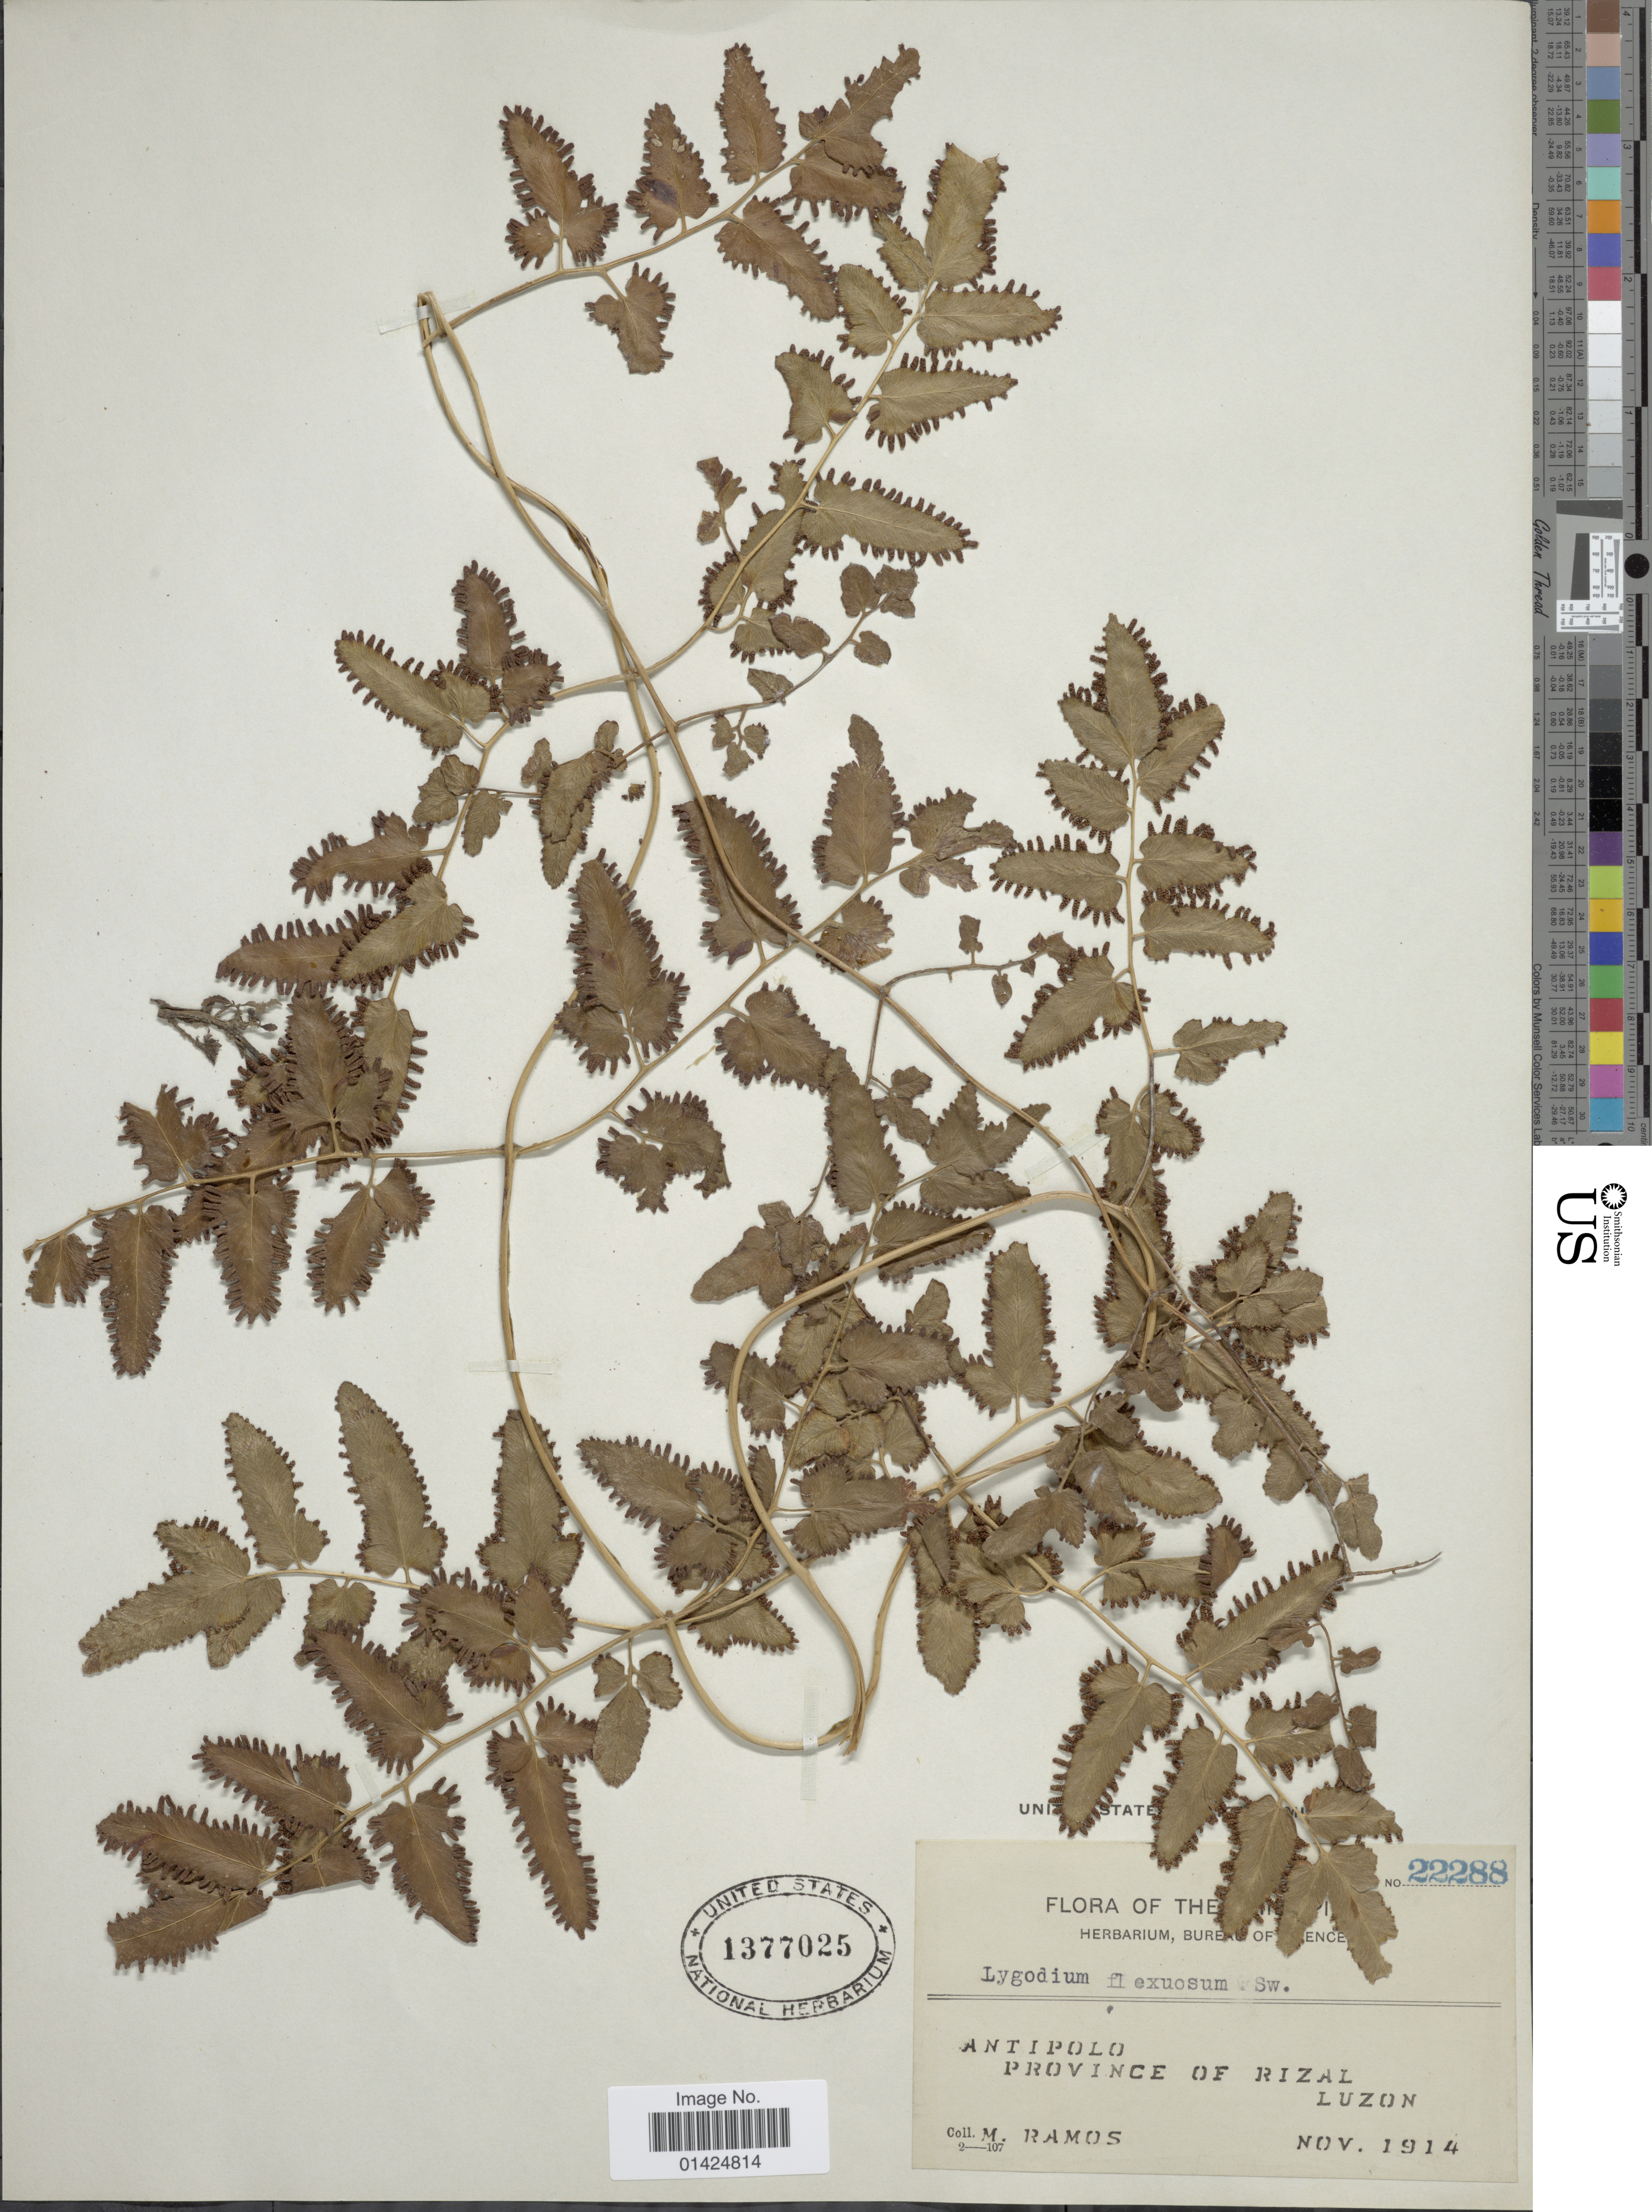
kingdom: Plantae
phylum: Tracheophyta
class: Polypodiopsida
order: Schizaeales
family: Lygodiaceae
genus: Lygodium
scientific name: Lygodium flexuosum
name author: Sw.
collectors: M. Ramos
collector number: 22288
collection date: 1914-11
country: Philippines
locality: Antipolo Province of Riazl. Luzon.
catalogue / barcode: US 1377025